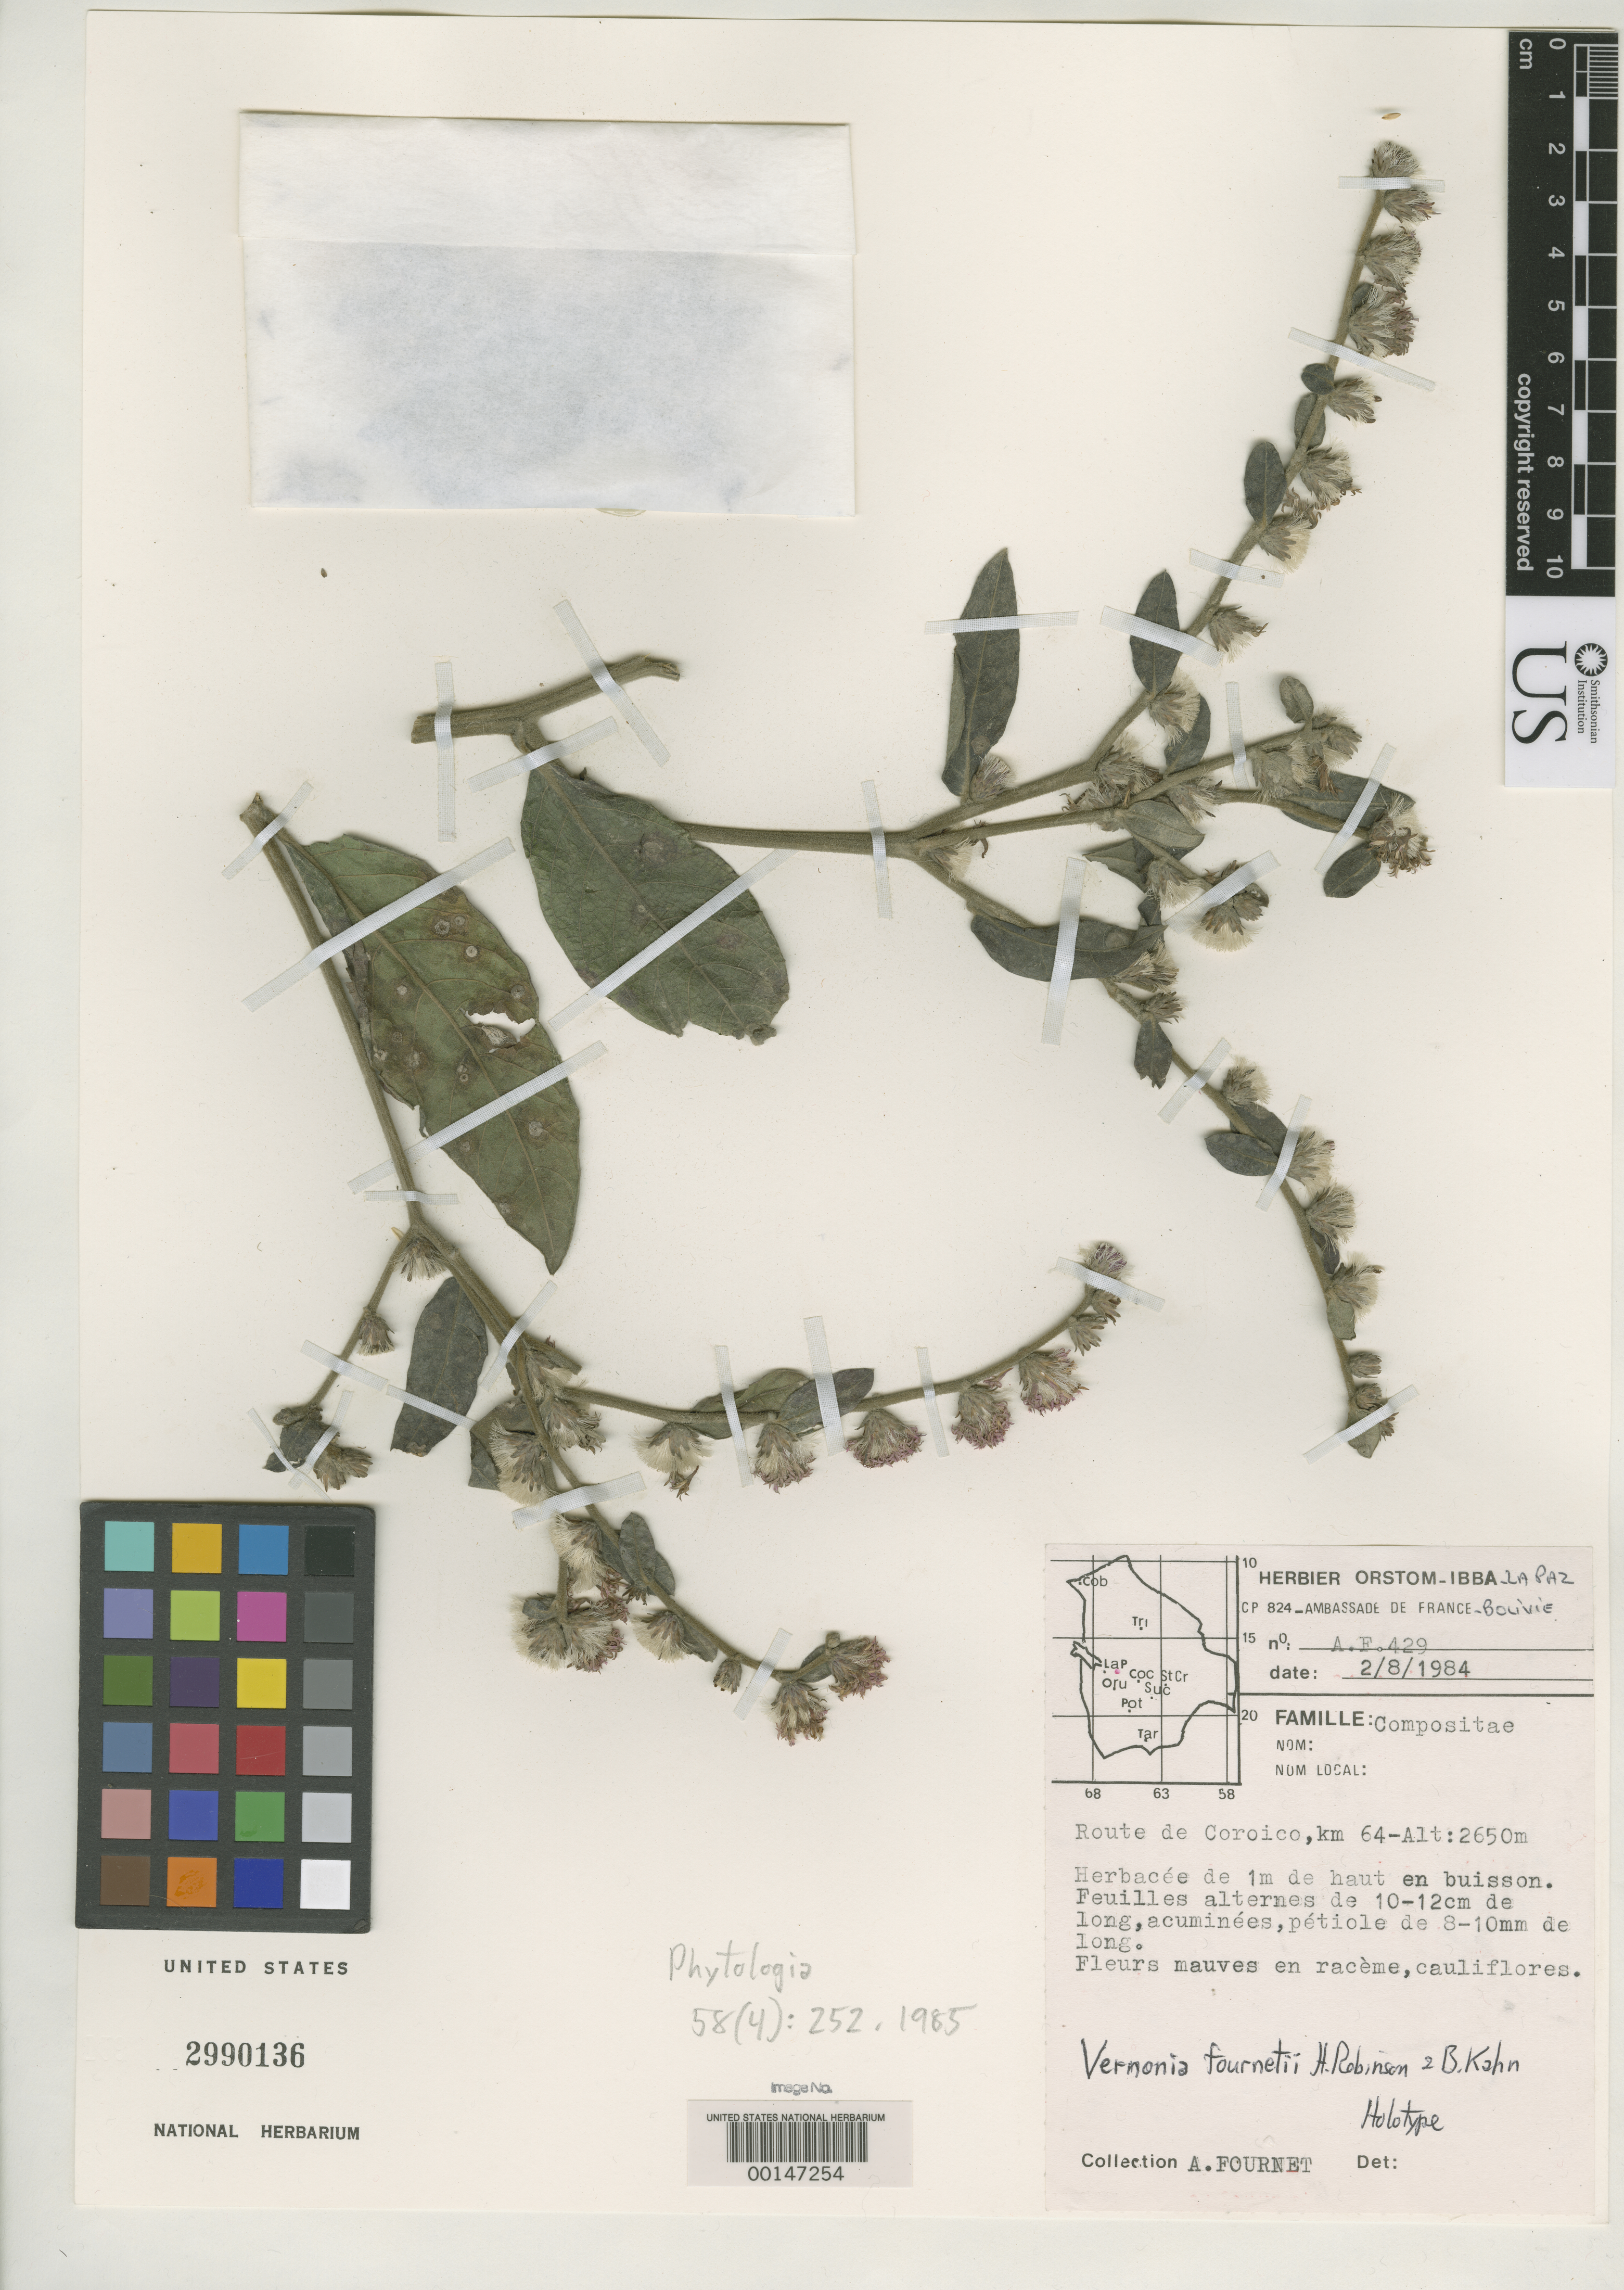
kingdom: Plantae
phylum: Tracheophyta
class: Magnoliopsida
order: Asterales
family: Asteraceae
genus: Vernonia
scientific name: Vernonia fournetii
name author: H. Rob. & B. Kahn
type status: Holotype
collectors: A. Fournet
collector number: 429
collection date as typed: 08 Feb 1984 or 02 Aug 1984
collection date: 1984-02-08 or 1984-08-02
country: Bolivia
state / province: La Paz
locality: Road to Coroica, km 64.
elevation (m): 2650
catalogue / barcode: US 2990136